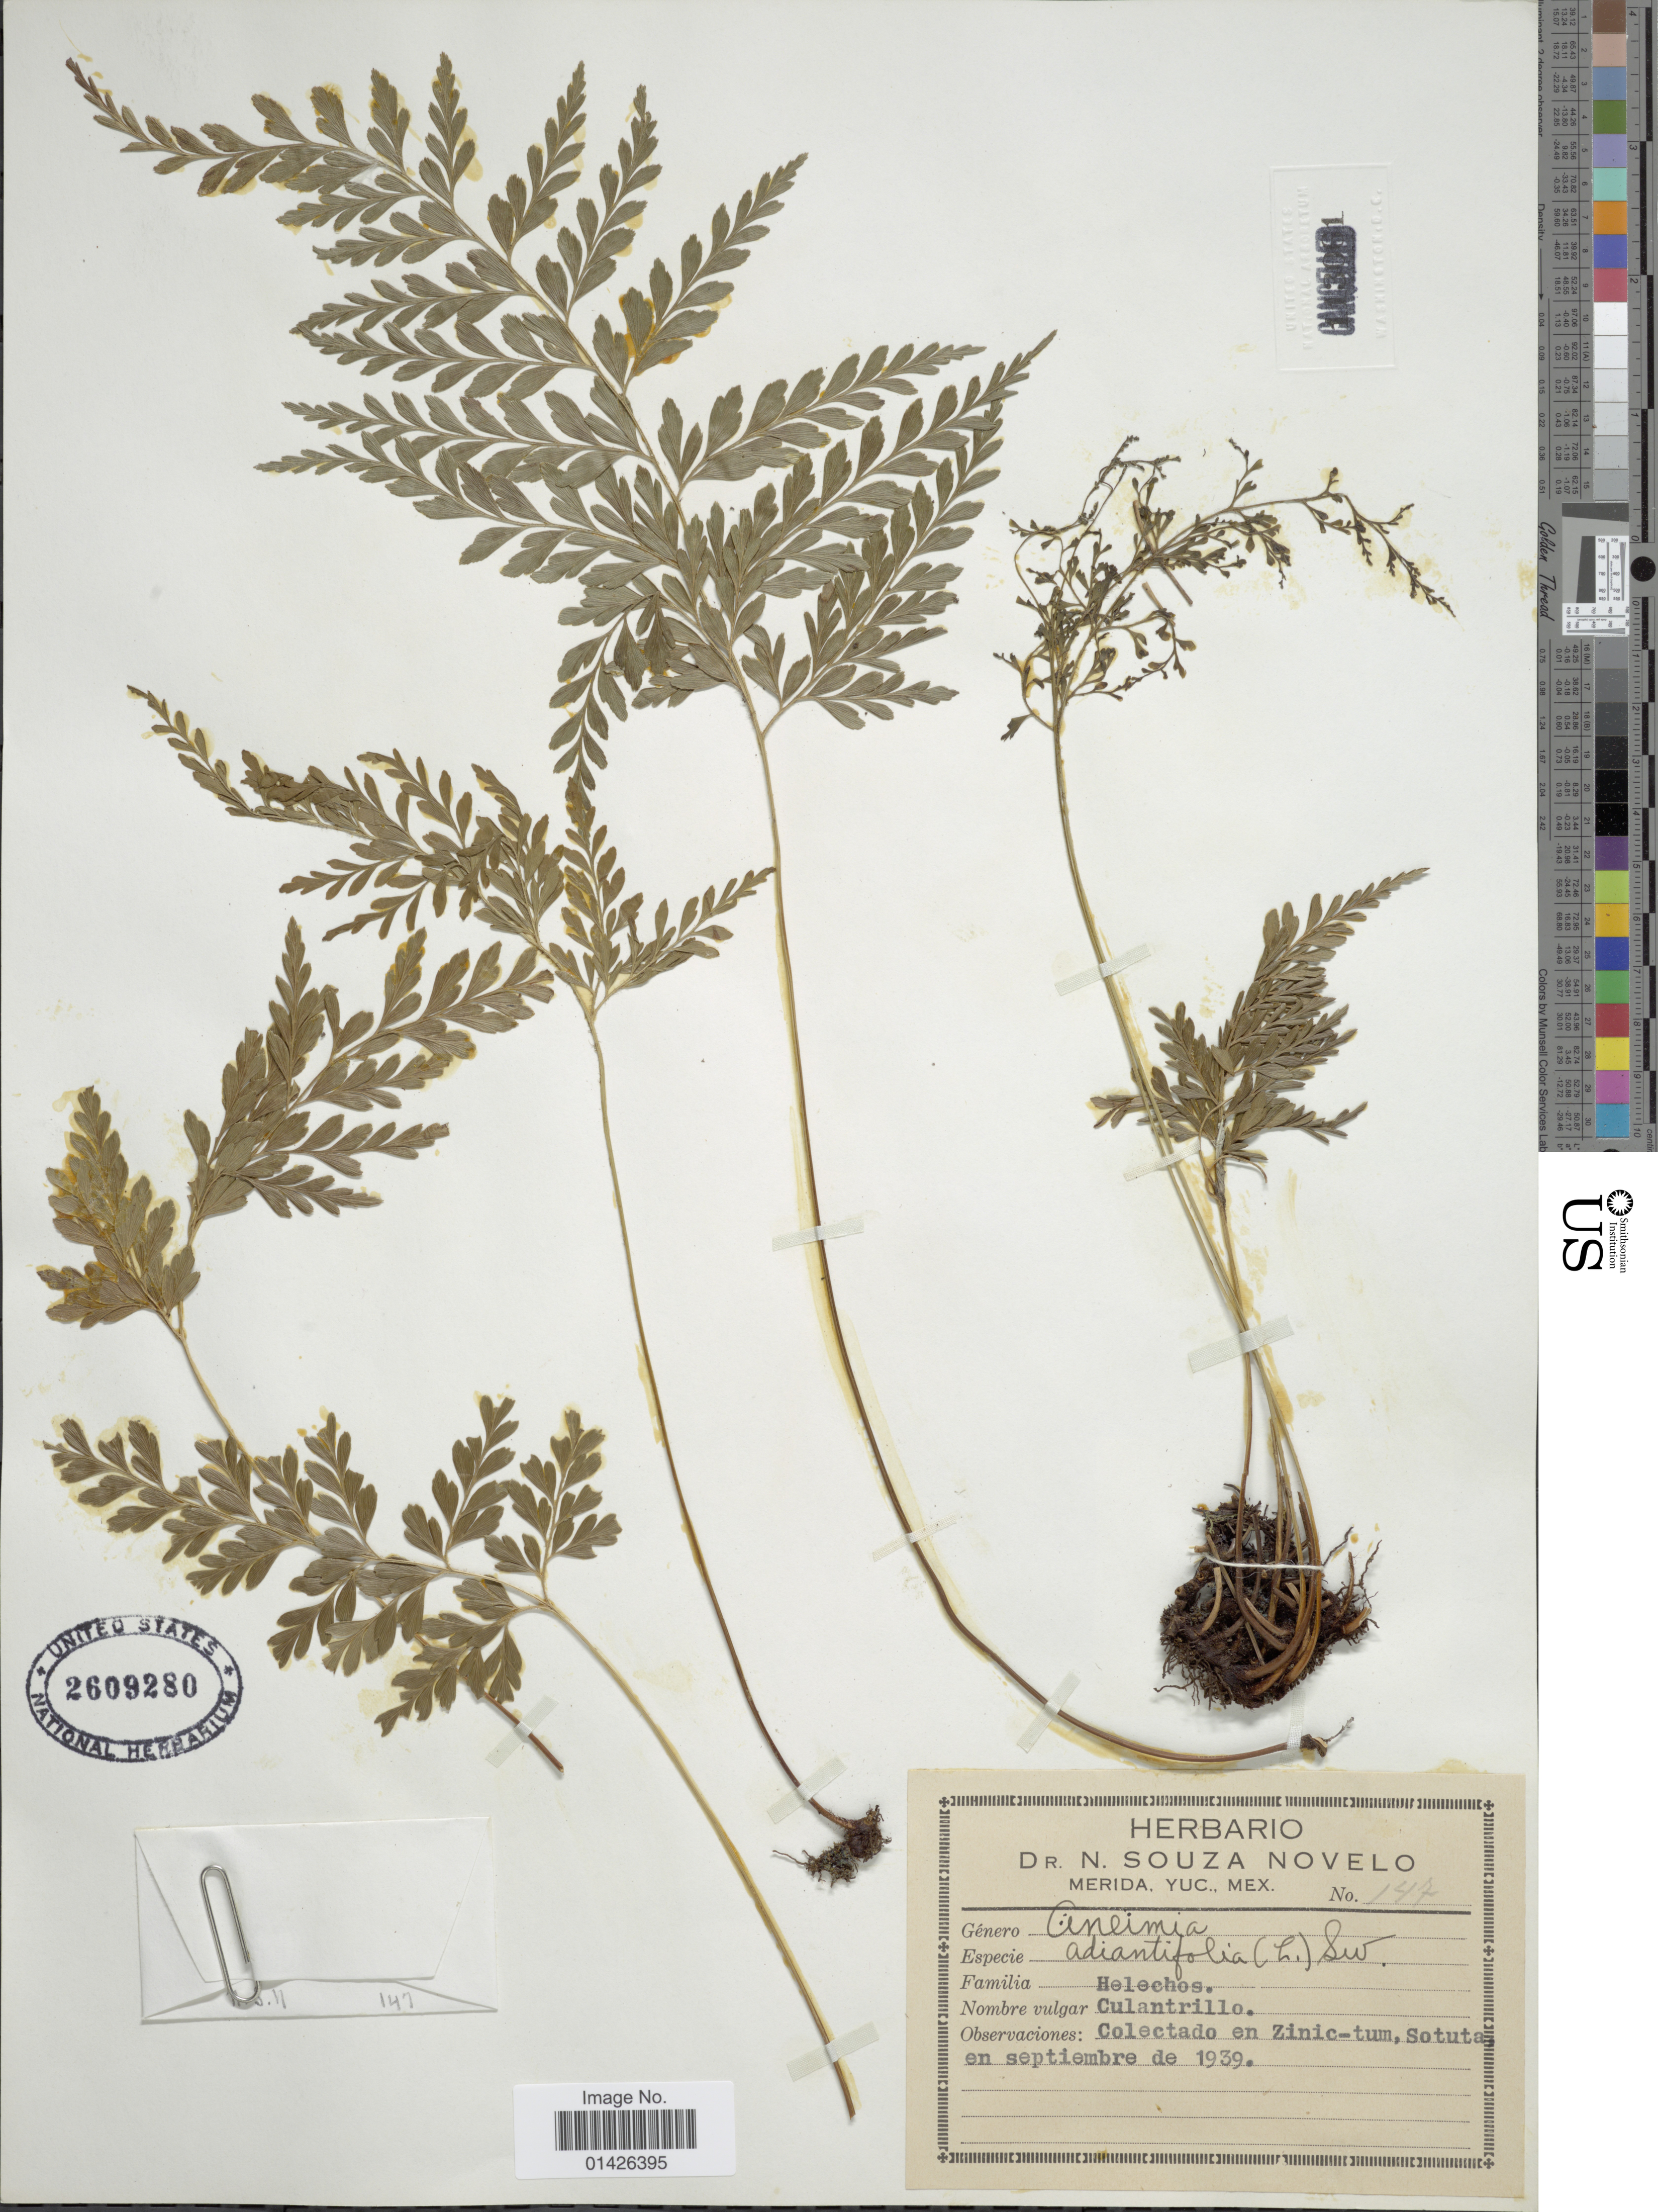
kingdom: Plantae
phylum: Tracheophyta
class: Polypodiopsida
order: Schizaeales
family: Anemiaceae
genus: Anemia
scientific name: Anemia adiantifolia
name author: (L.) Sw.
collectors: N. Souza Novelo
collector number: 147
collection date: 1939-09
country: Mexico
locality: Colectado en Zinic-tum, Sotuta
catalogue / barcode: US 2609280